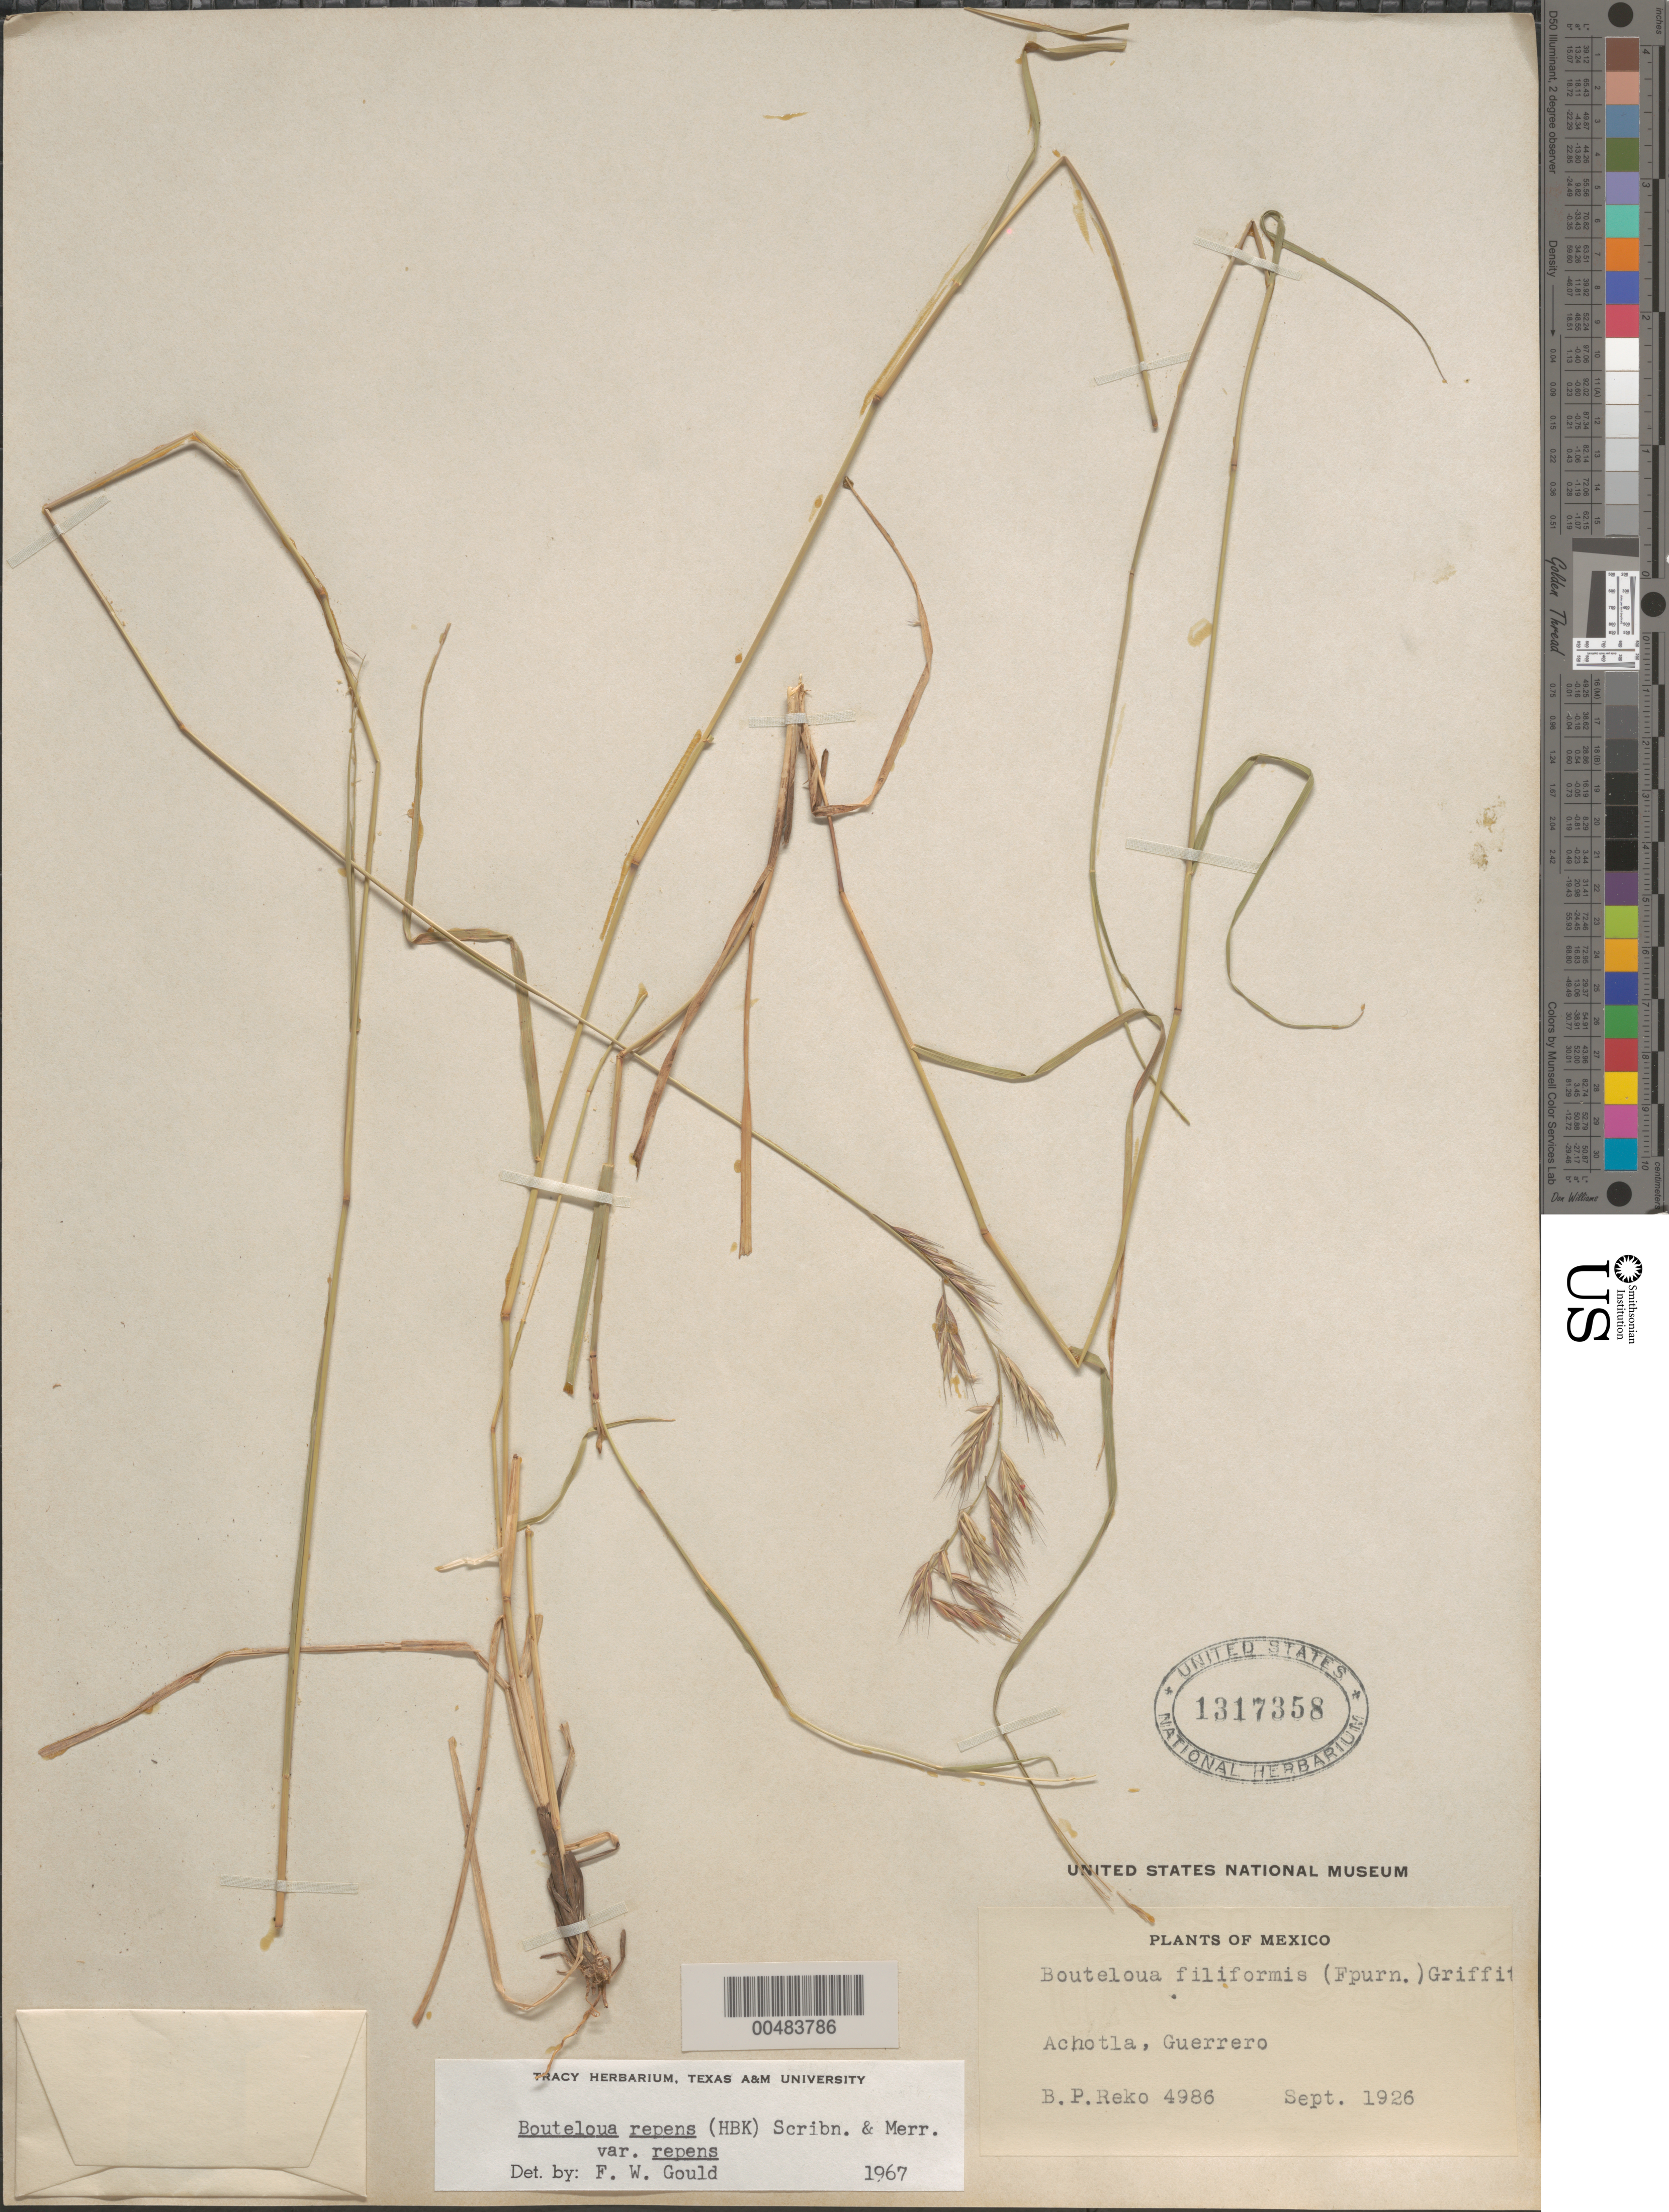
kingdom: Plantae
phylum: Tracheophyta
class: Liliopsida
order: Poales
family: Poaceae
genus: Bouteloua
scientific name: Bouteloua repens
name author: (Kunth) Scribn. & Merr.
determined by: Gould, F. W.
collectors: B. P. Reko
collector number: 4986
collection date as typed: Sep 1926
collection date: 1926-09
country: Mexico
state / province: Guerrero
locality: Achotla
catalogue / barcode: US 1317358